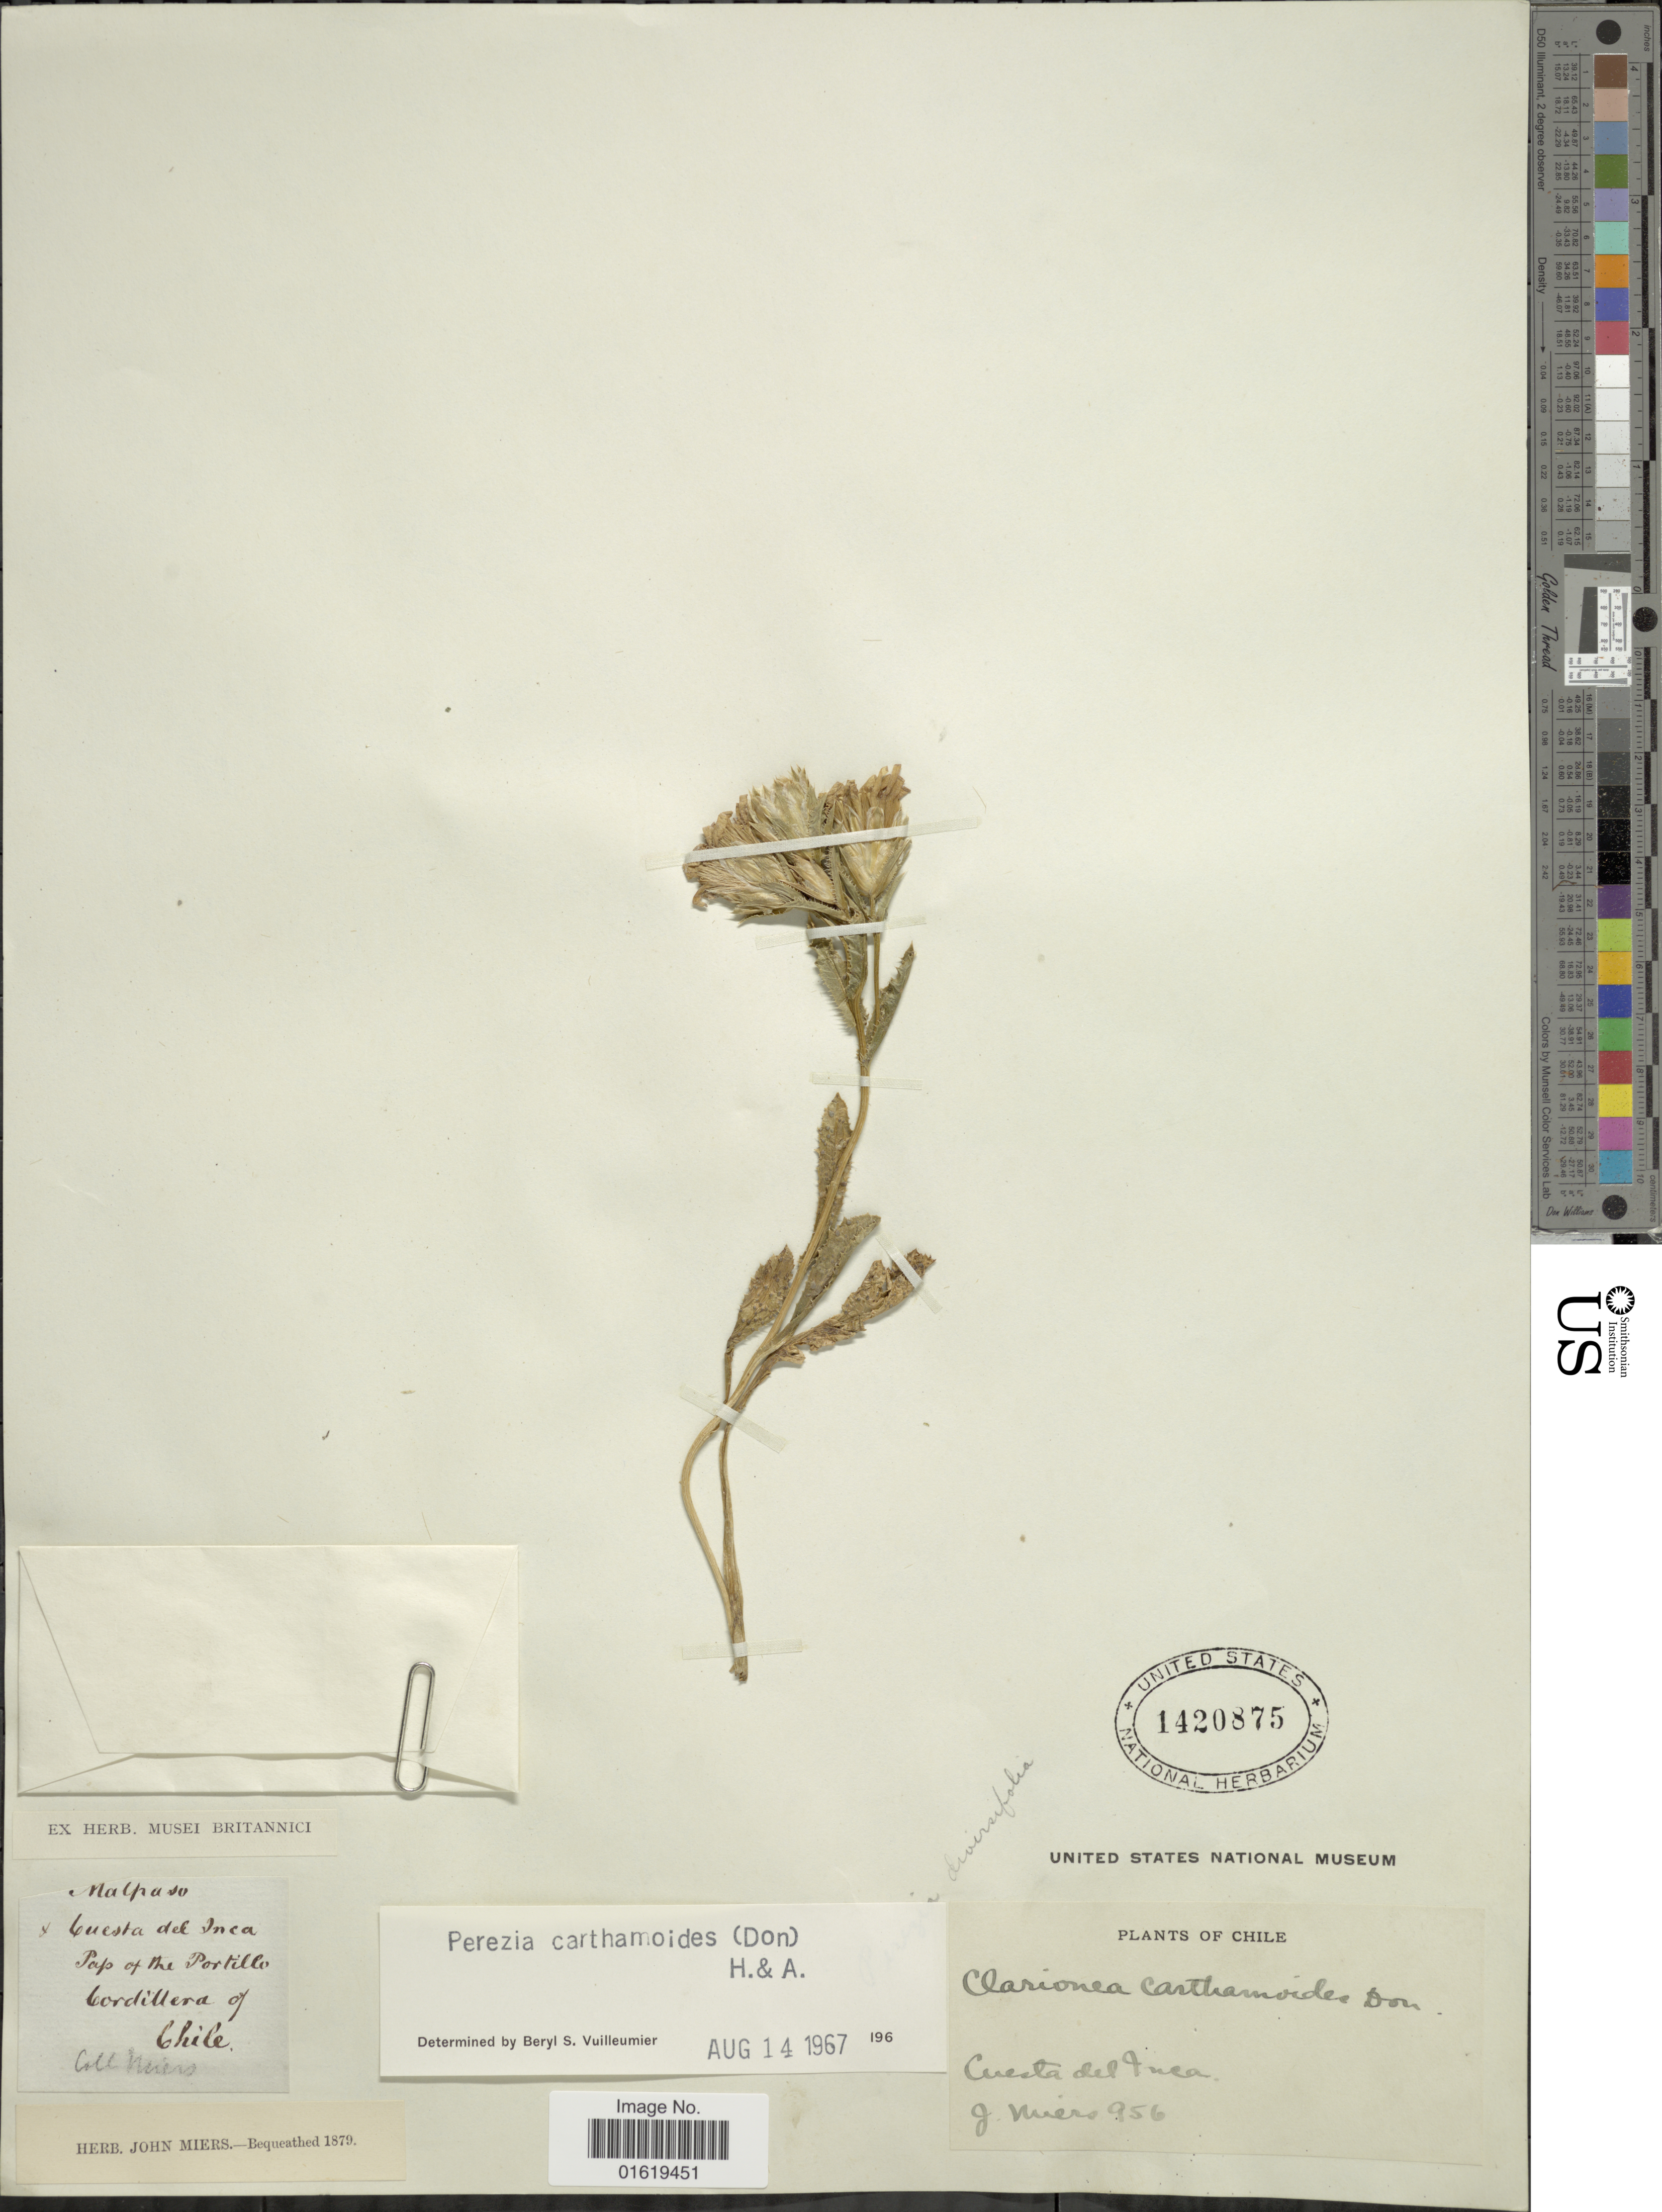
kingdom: Plantae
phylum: Tracheophyta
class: Magnoliopsida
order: Asterales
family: Asteraceae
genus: Perezia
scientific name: Perezia carthamoides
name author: (D. Don) Hook. & Arn.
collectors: J. Miers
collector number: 956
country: Chile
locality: Malpaso, Cuesta del Inca, Top of the Portillo Cordillera of Chile.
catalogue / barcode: US 1420875